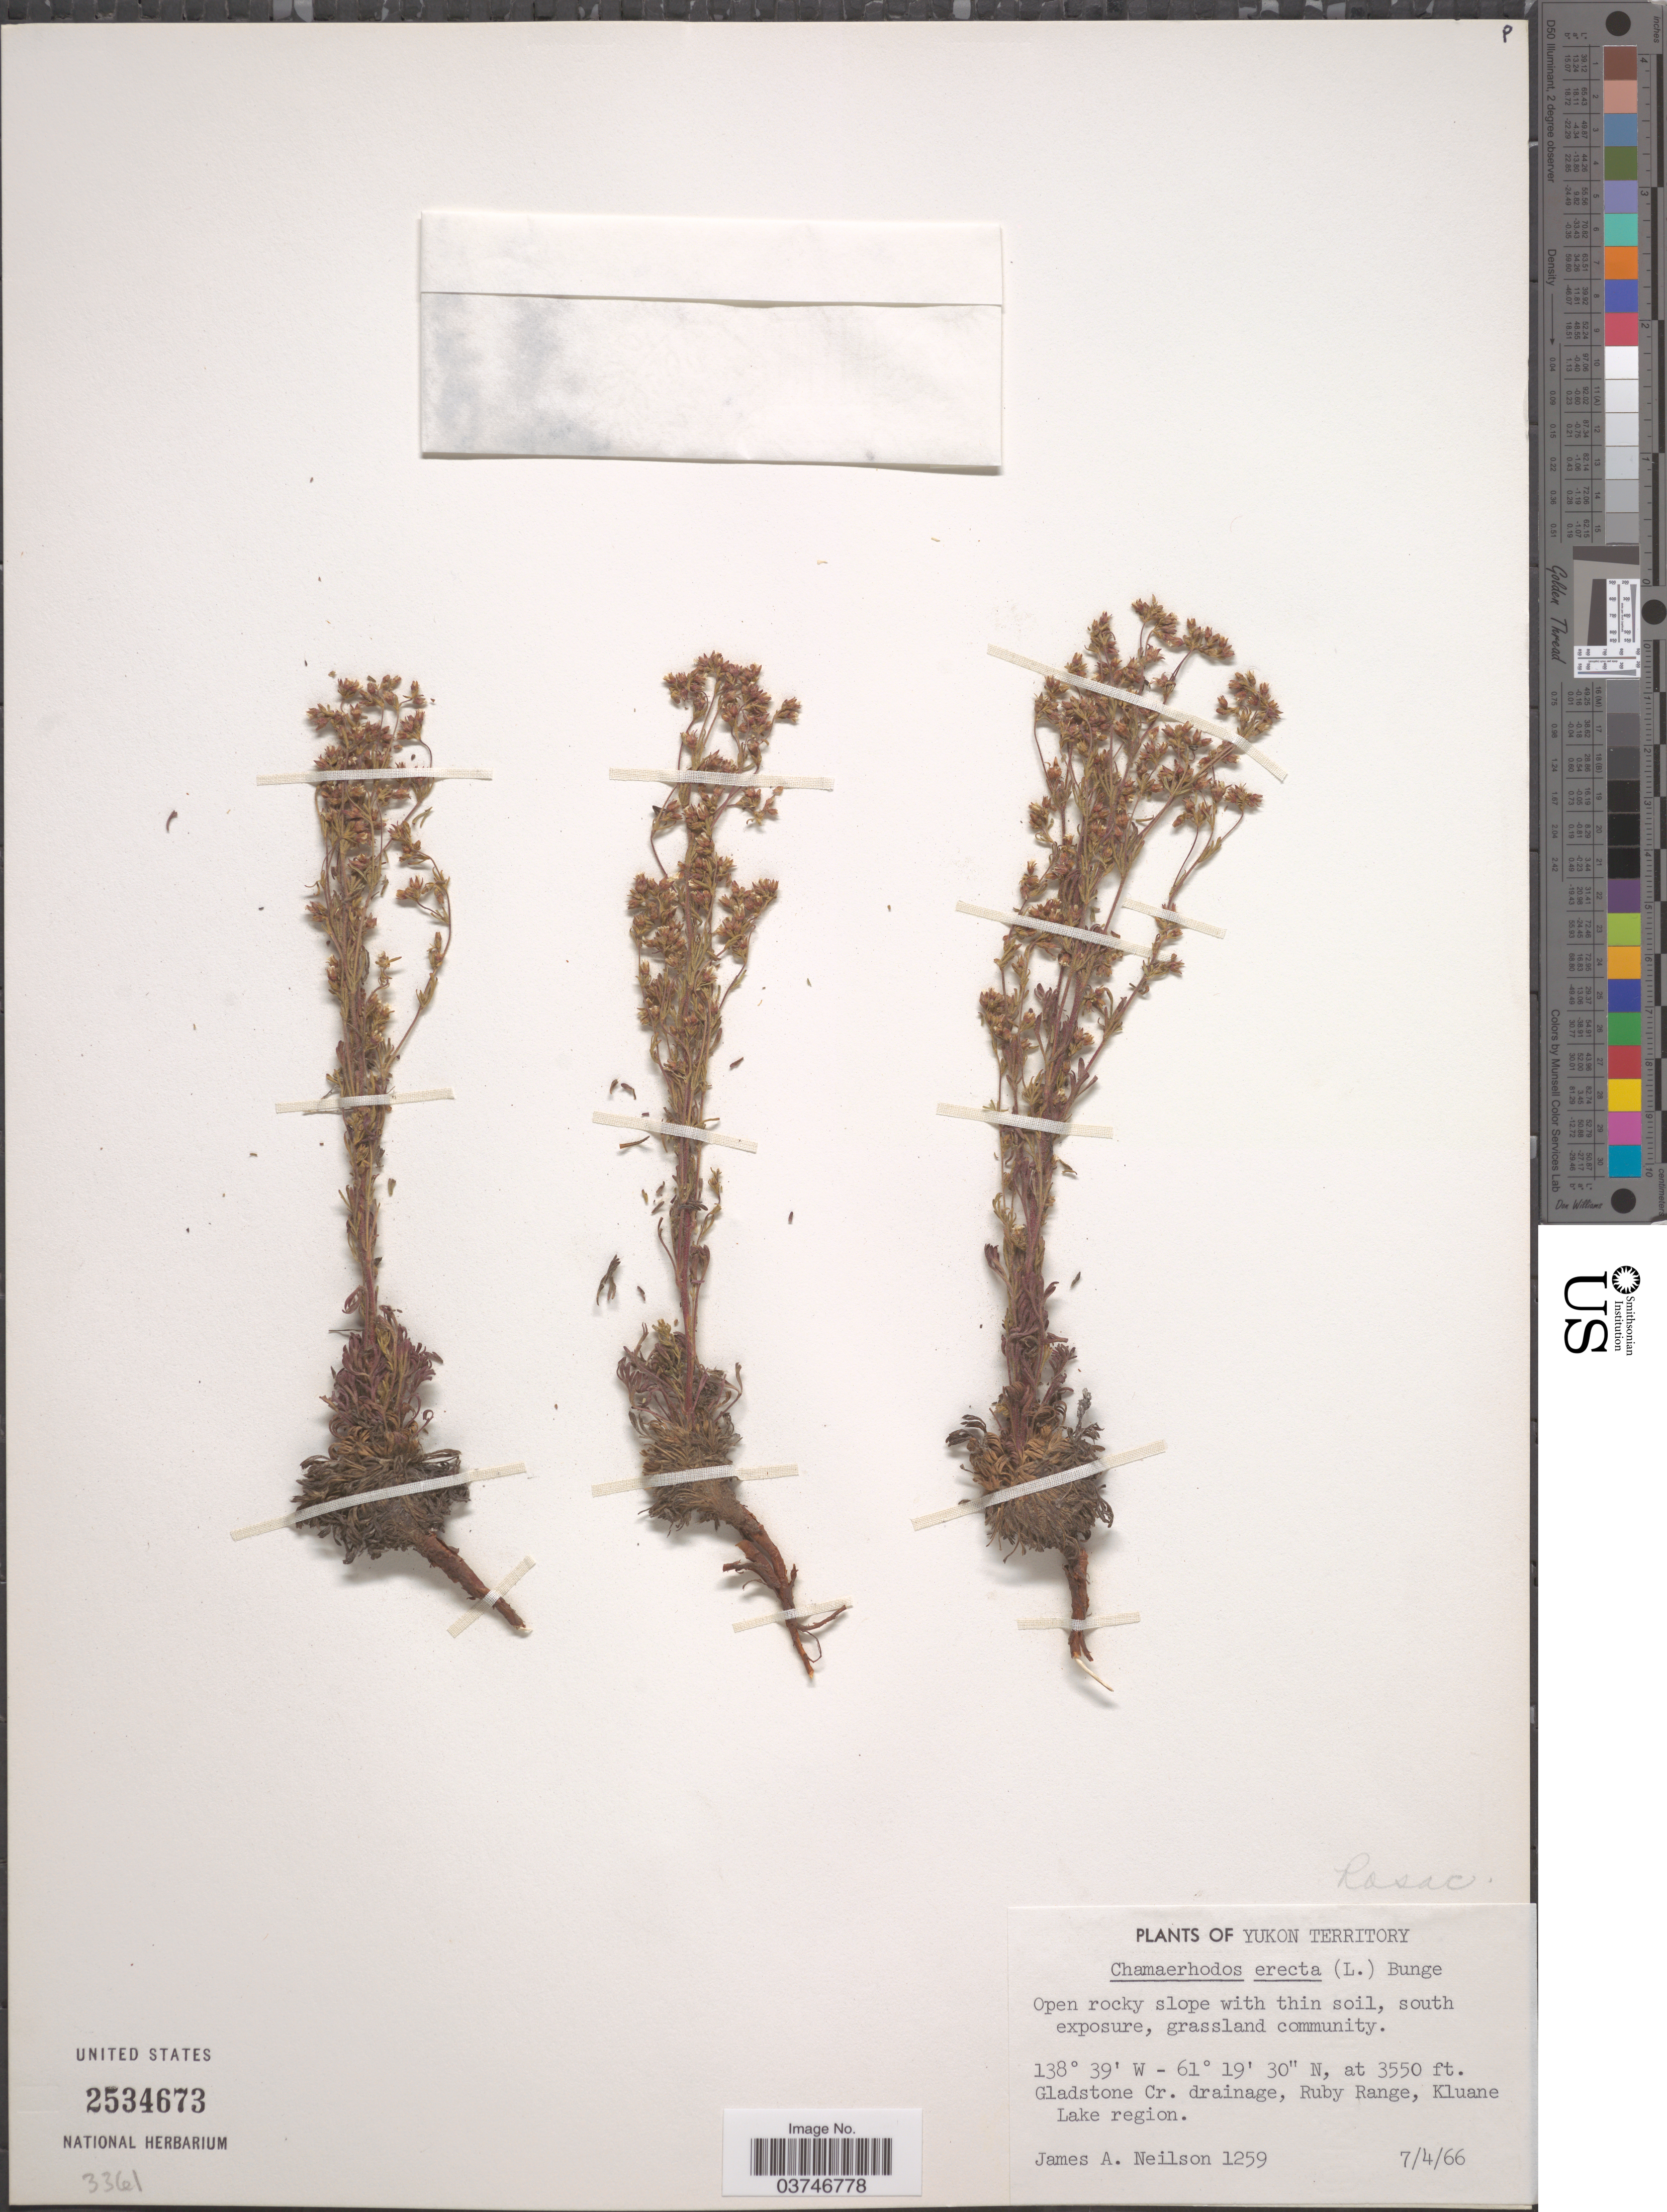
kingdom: Plantae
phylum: Tracheophyta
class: Magnoliopsida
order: Rosales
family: Rosaceae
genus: Chamaerhodos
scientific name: Chamaerhodos erecta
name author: (L.) Bunge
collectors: J. Neilson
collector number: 1259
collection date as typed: Transcribed d/m/y: 7/4/66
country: Canada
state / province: Yukon Territory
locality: Gladstone Cr. drainage, Ruby Range, Kluane Lake region.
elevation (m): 1082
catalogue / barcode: US 2534673